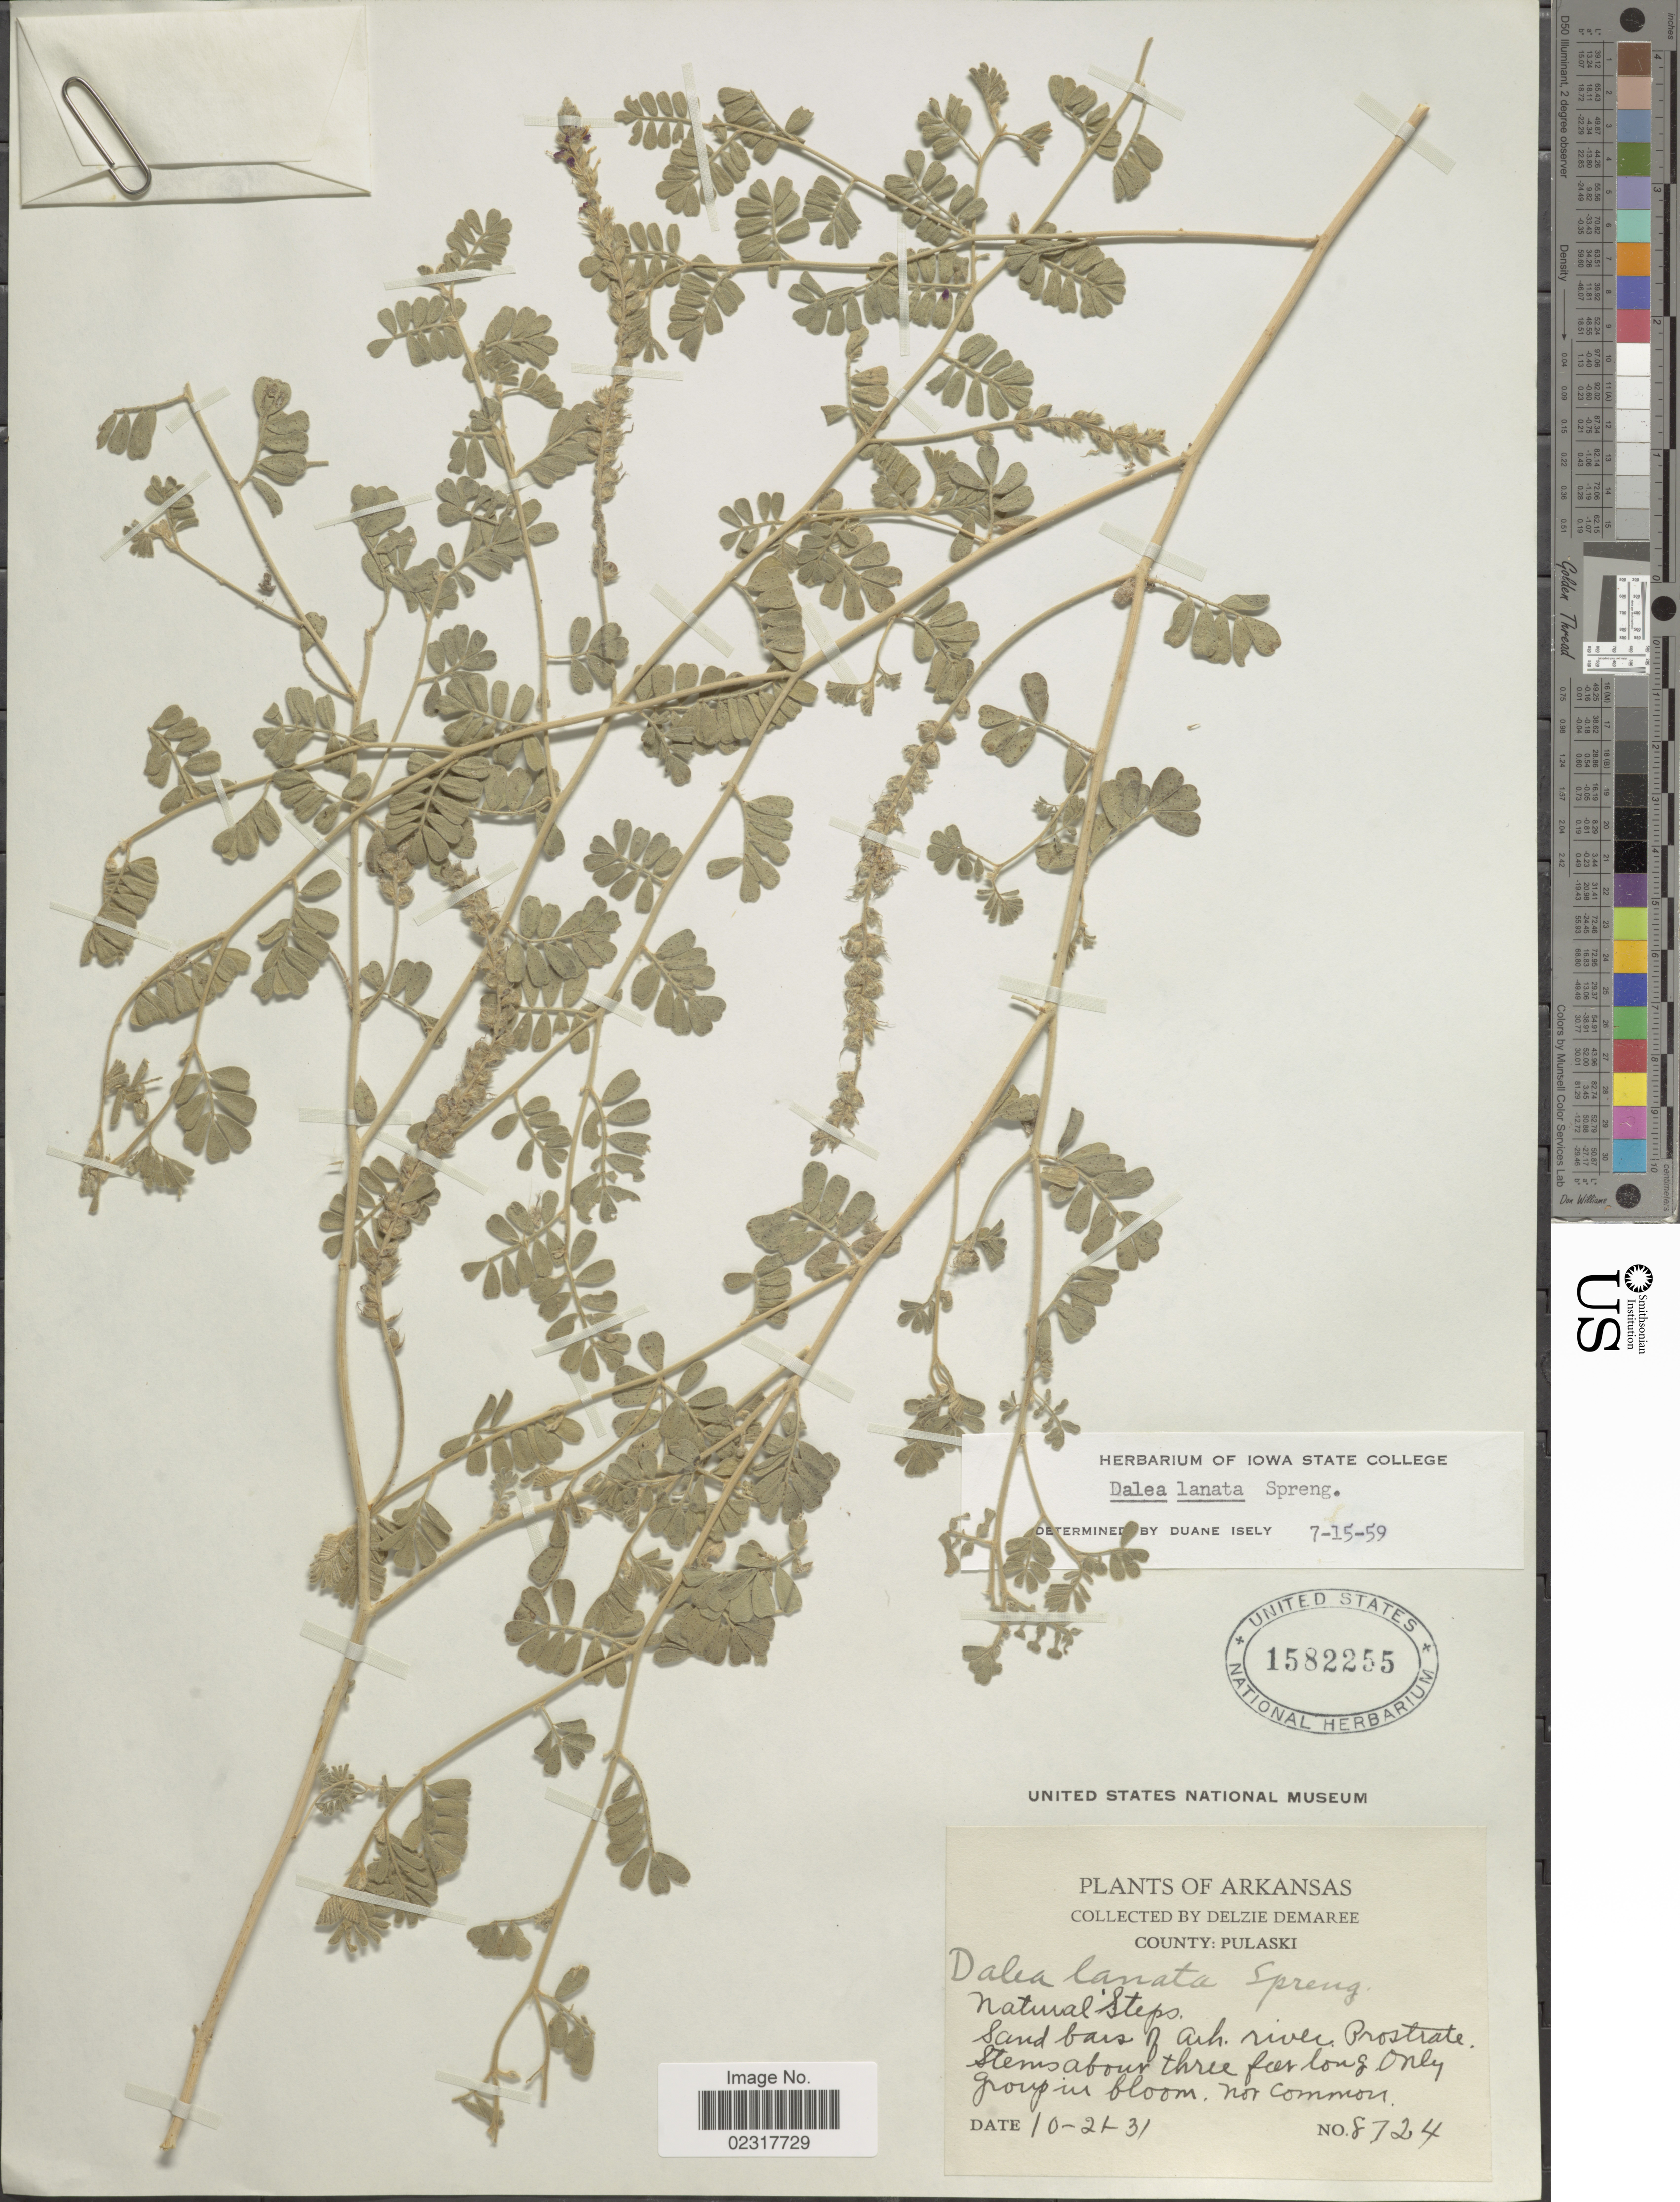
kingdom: Plantae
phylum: Tracheophyta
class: Magnoliopsida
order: Fabales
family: Fabaceae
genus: Dalea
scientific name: Dalea lanata var. lanata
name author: Spreng.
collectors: D. Demaree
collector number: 8724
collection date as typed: Transcribed d/m/y: 21/10/31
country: United States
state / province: Arkansas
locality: County Pulaski, Ash River, Prostrate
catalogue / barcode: US 1582255